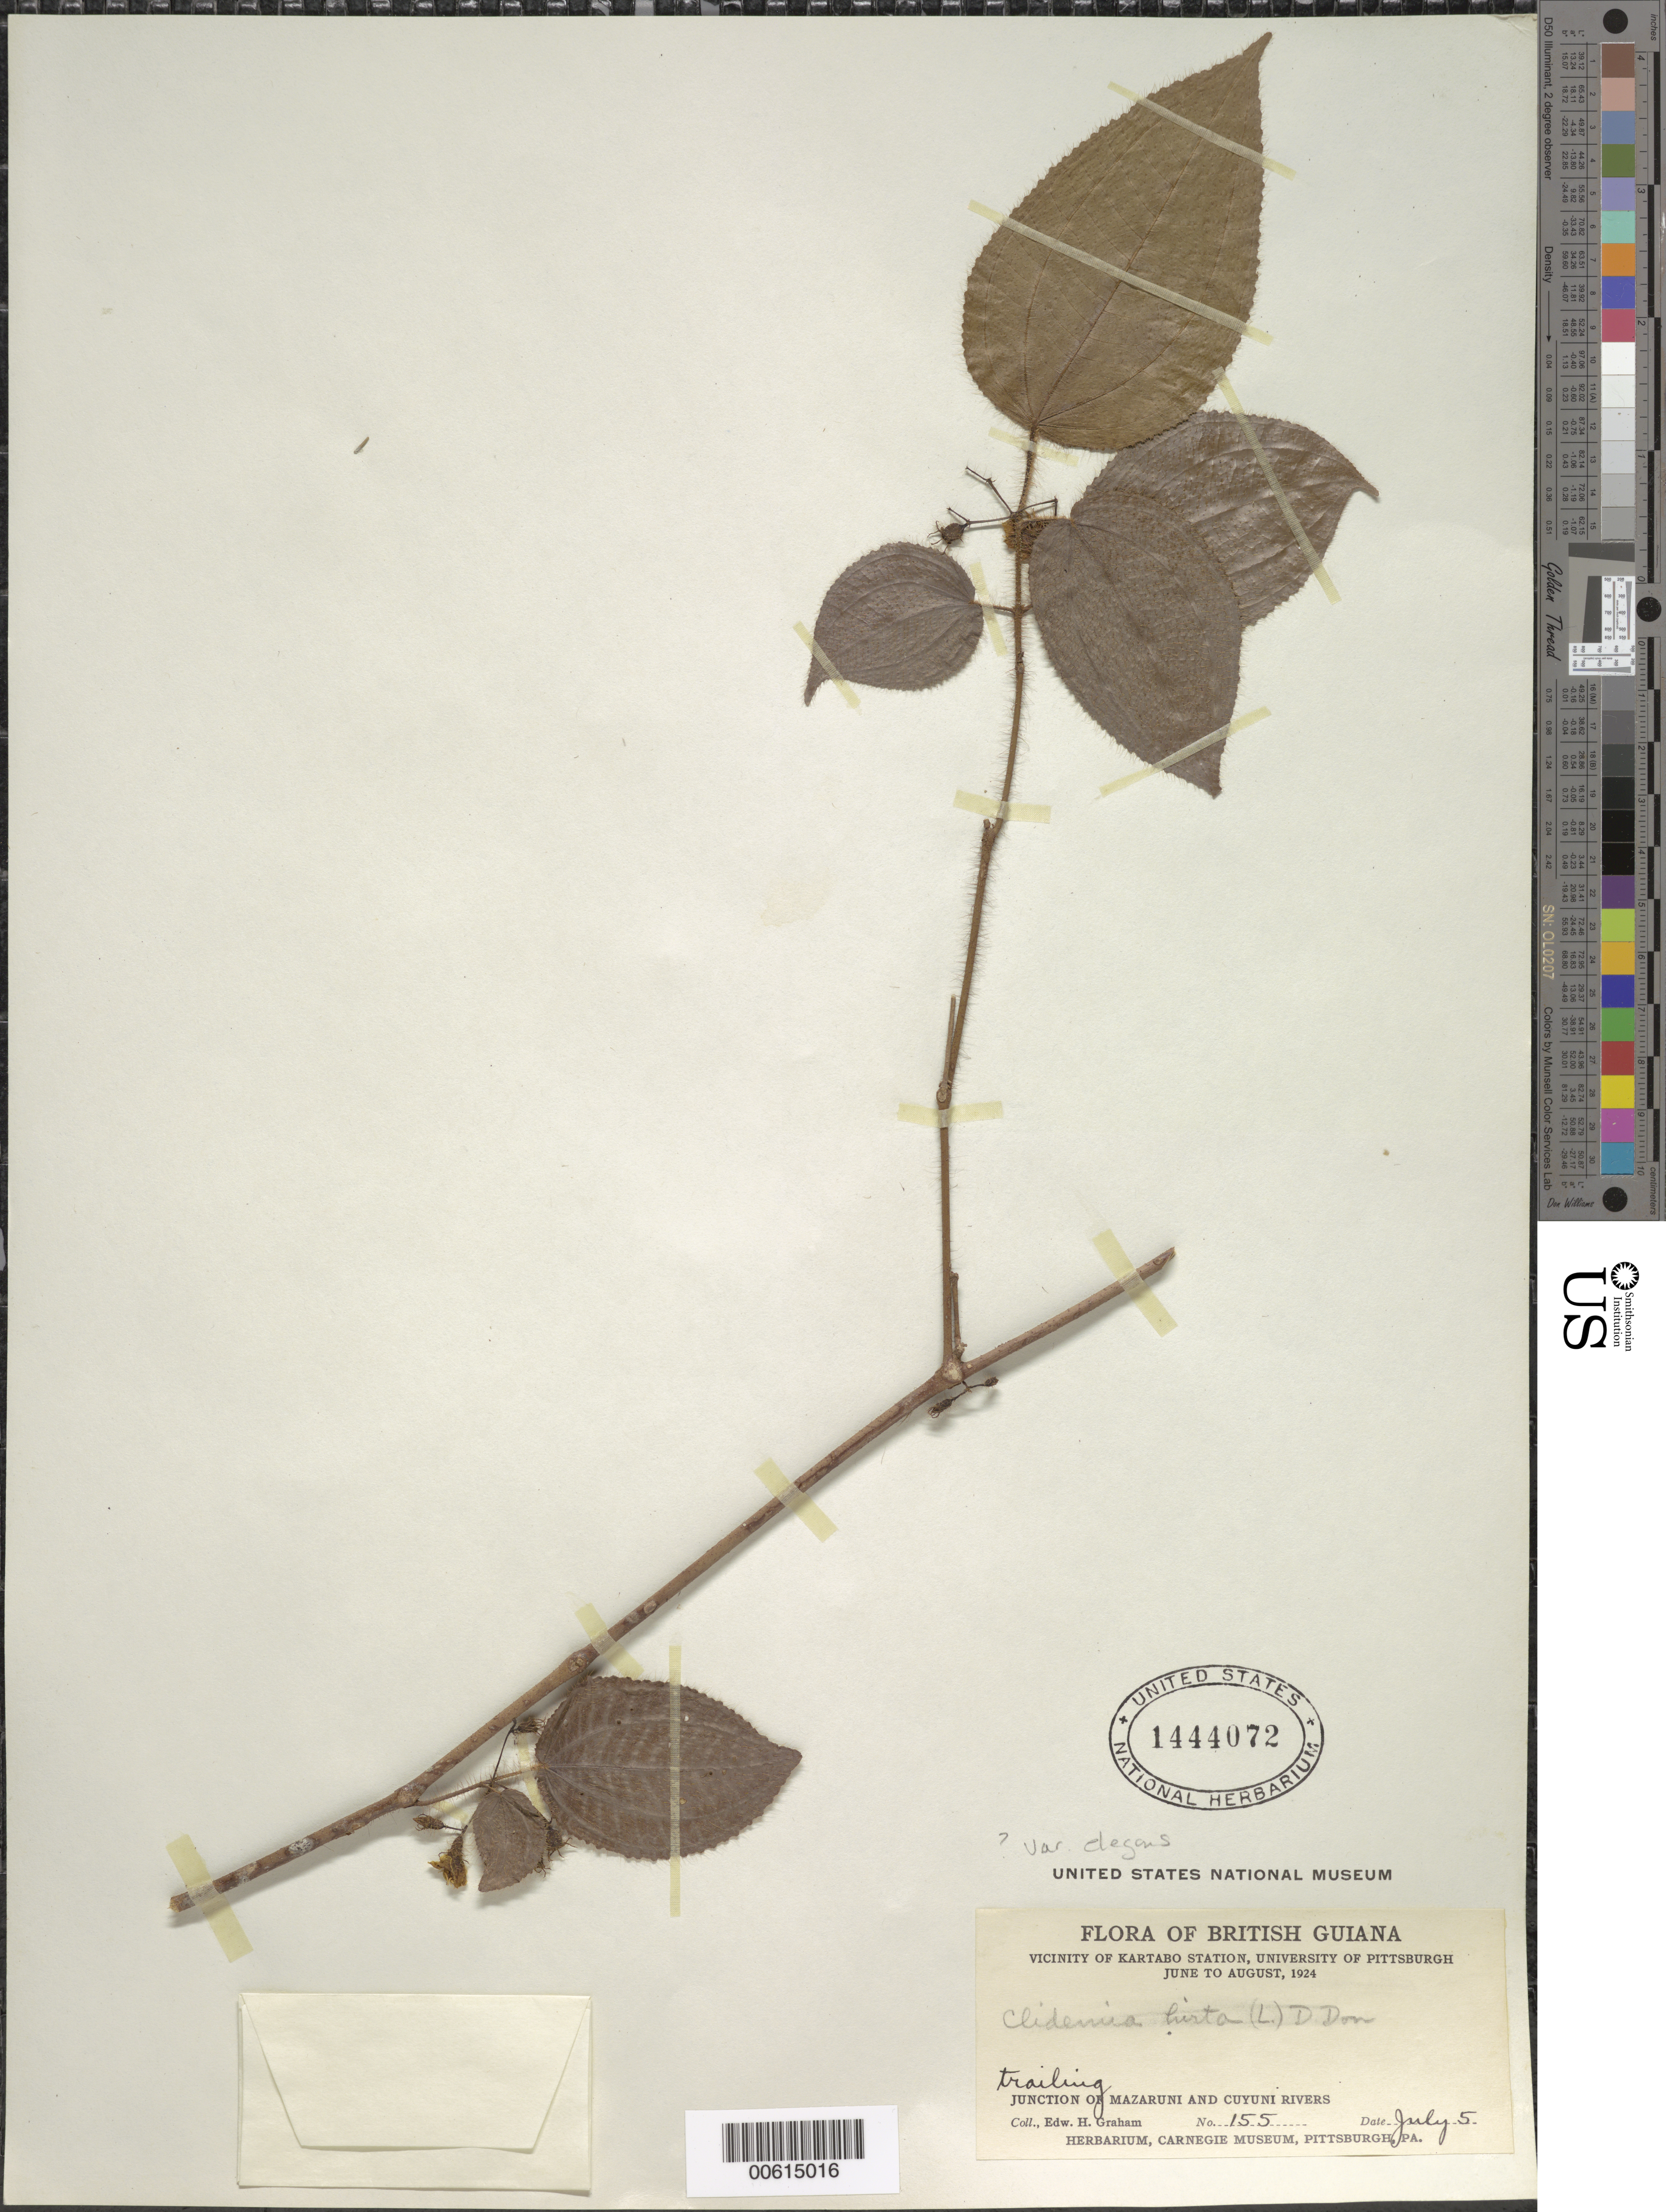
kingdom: Plantae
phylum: Tracheophyta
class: Magnoliopsida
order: Myrtales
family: Melastomataceae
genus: Clidemia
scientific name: Clidemia hirta var. elegans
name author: (Aubl.) Griseb.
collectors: E. H. Graham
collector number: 155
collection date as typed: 5-Jul-24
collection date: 1924-07-05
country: Guyana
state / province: Cuyuni-Mazaruni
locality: Kartabo Station, junction of Mazaruni and Cuyuni Rivers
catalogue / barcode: US 1444072